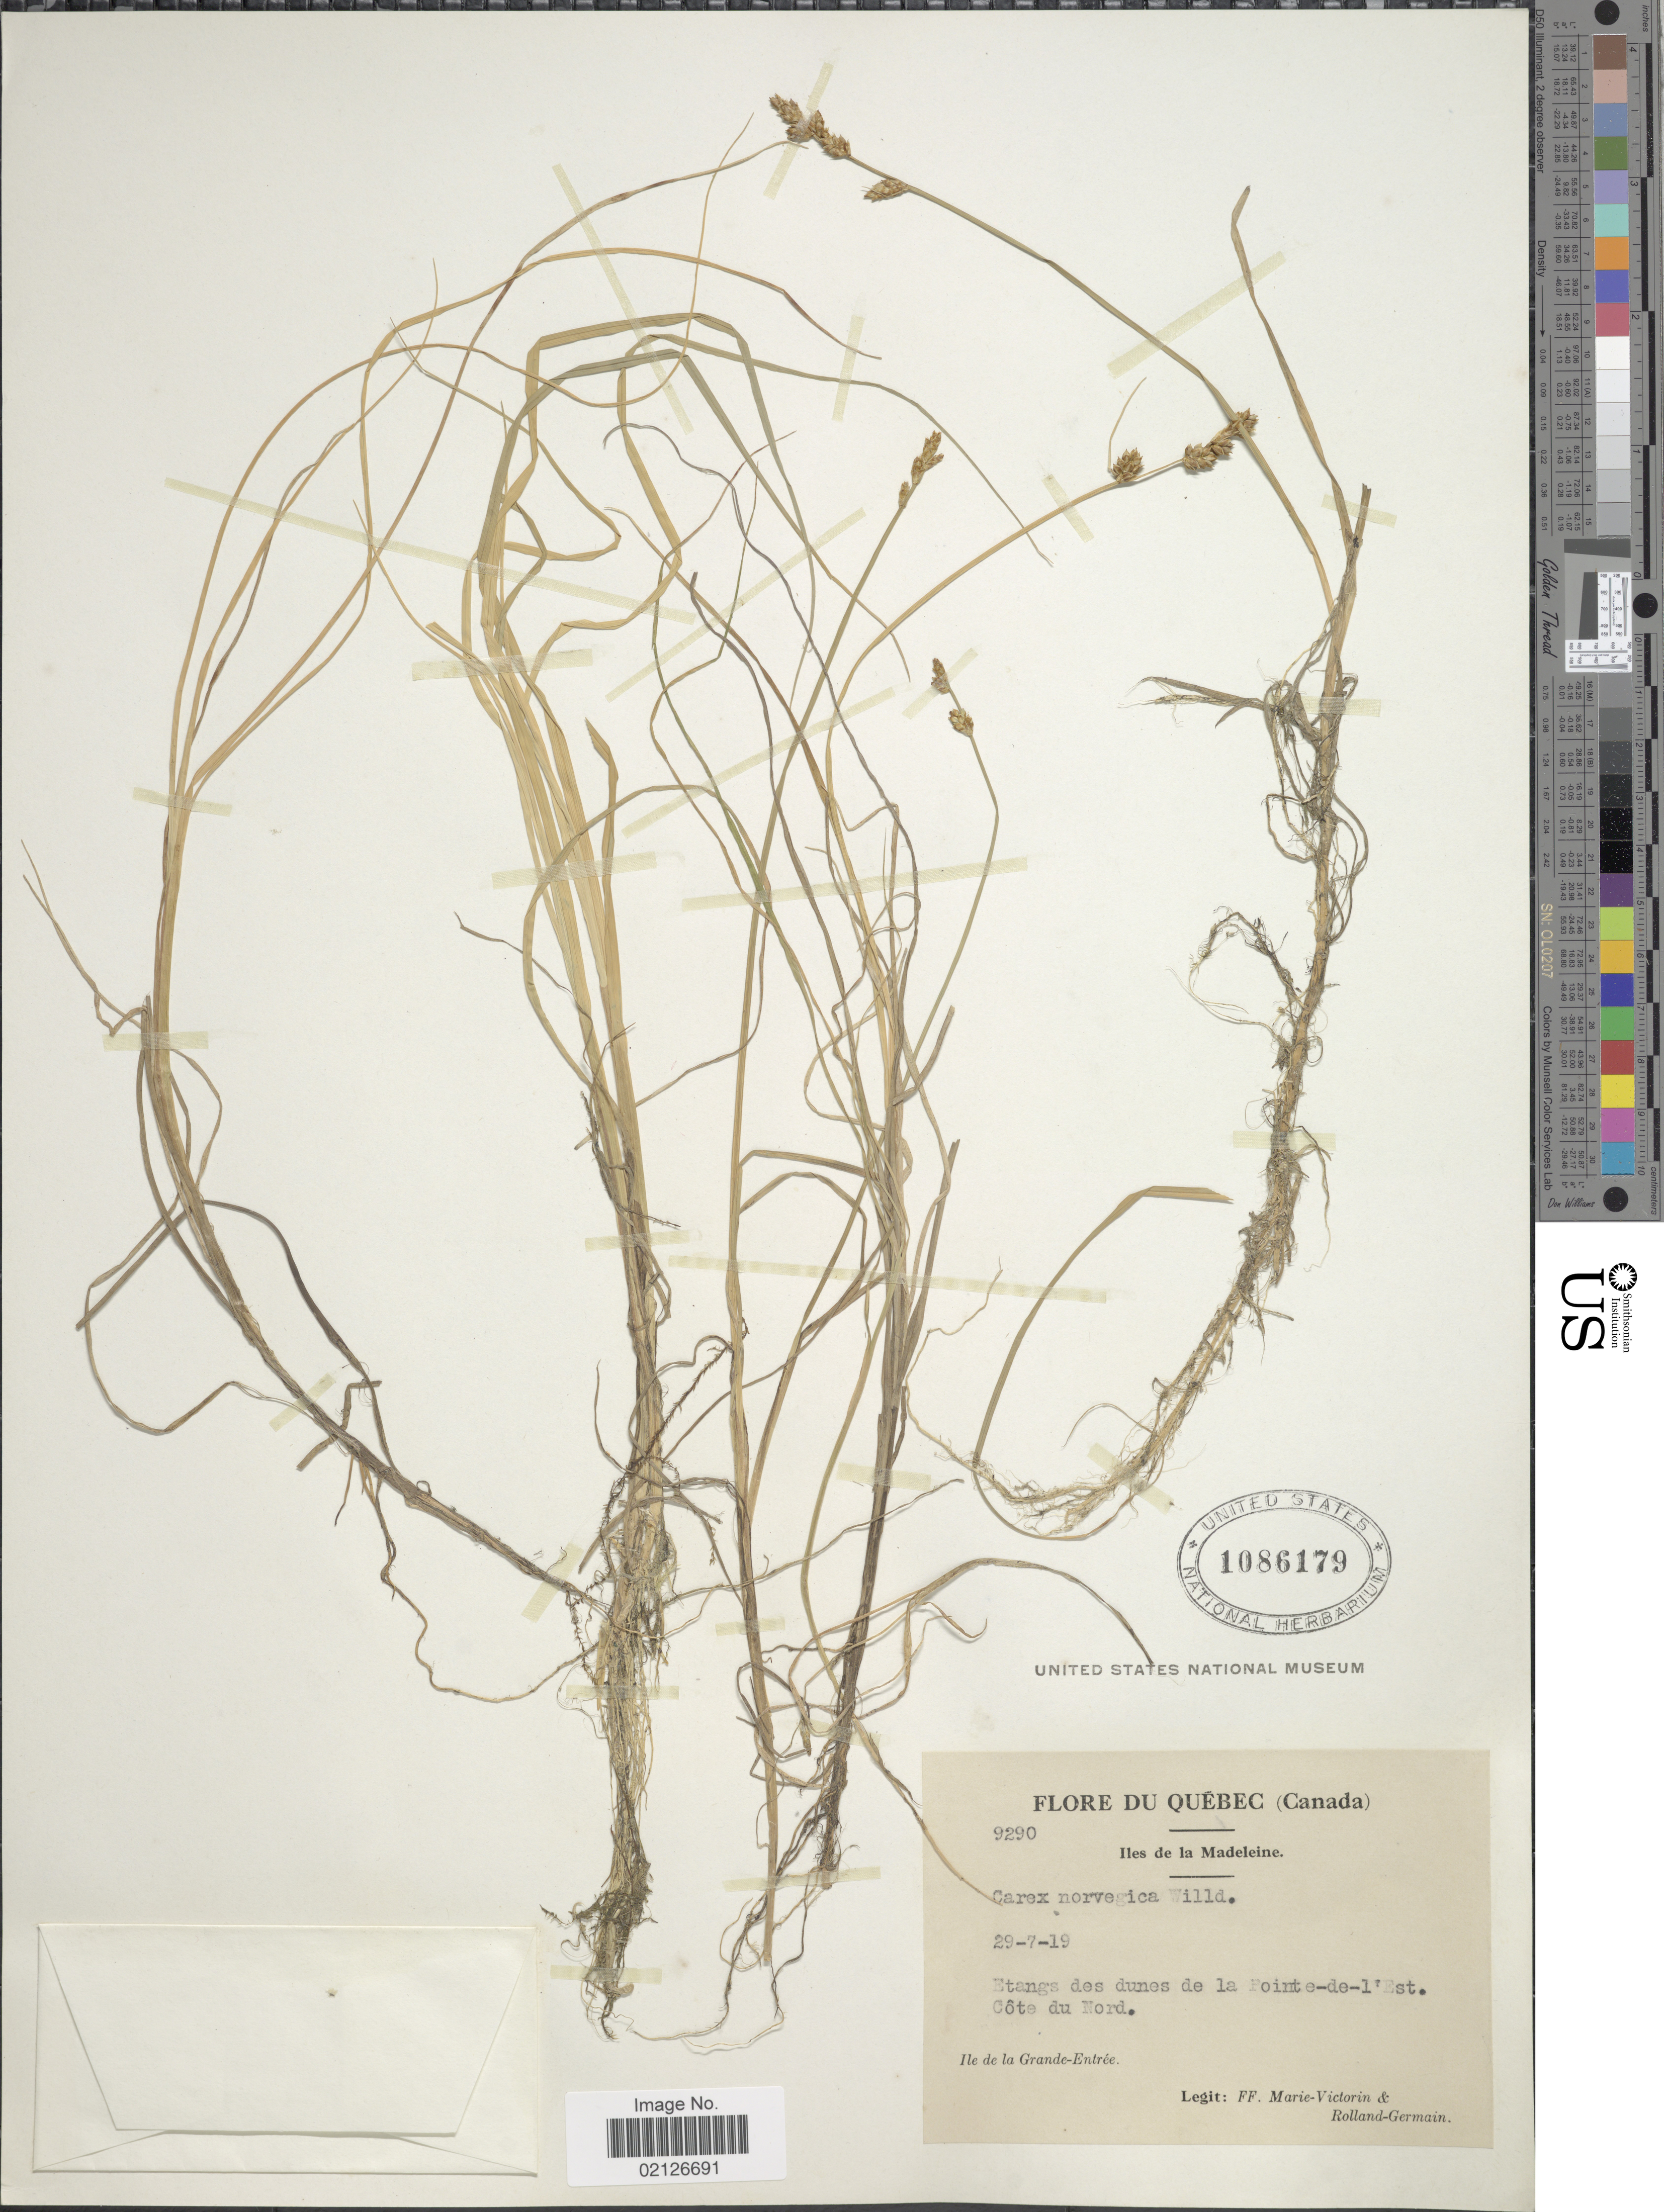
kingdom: Plantae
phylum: Tracheophyta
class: Liliopsida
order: Poales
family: Cyperaceae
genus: Carex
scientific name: Carex norvegica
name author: Retz.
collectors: F. Marie-Victorin & Rolland-Germain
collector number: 9290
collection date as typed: Transcribed d/m/y: 29/7/19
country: Canada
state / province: Quebec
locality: Iles de la Madeleine, etangs des dunes de la Pointe-de-l'Est. Cote du Nord. Ile de la Grande-Entrée.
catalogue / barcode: US 1086179